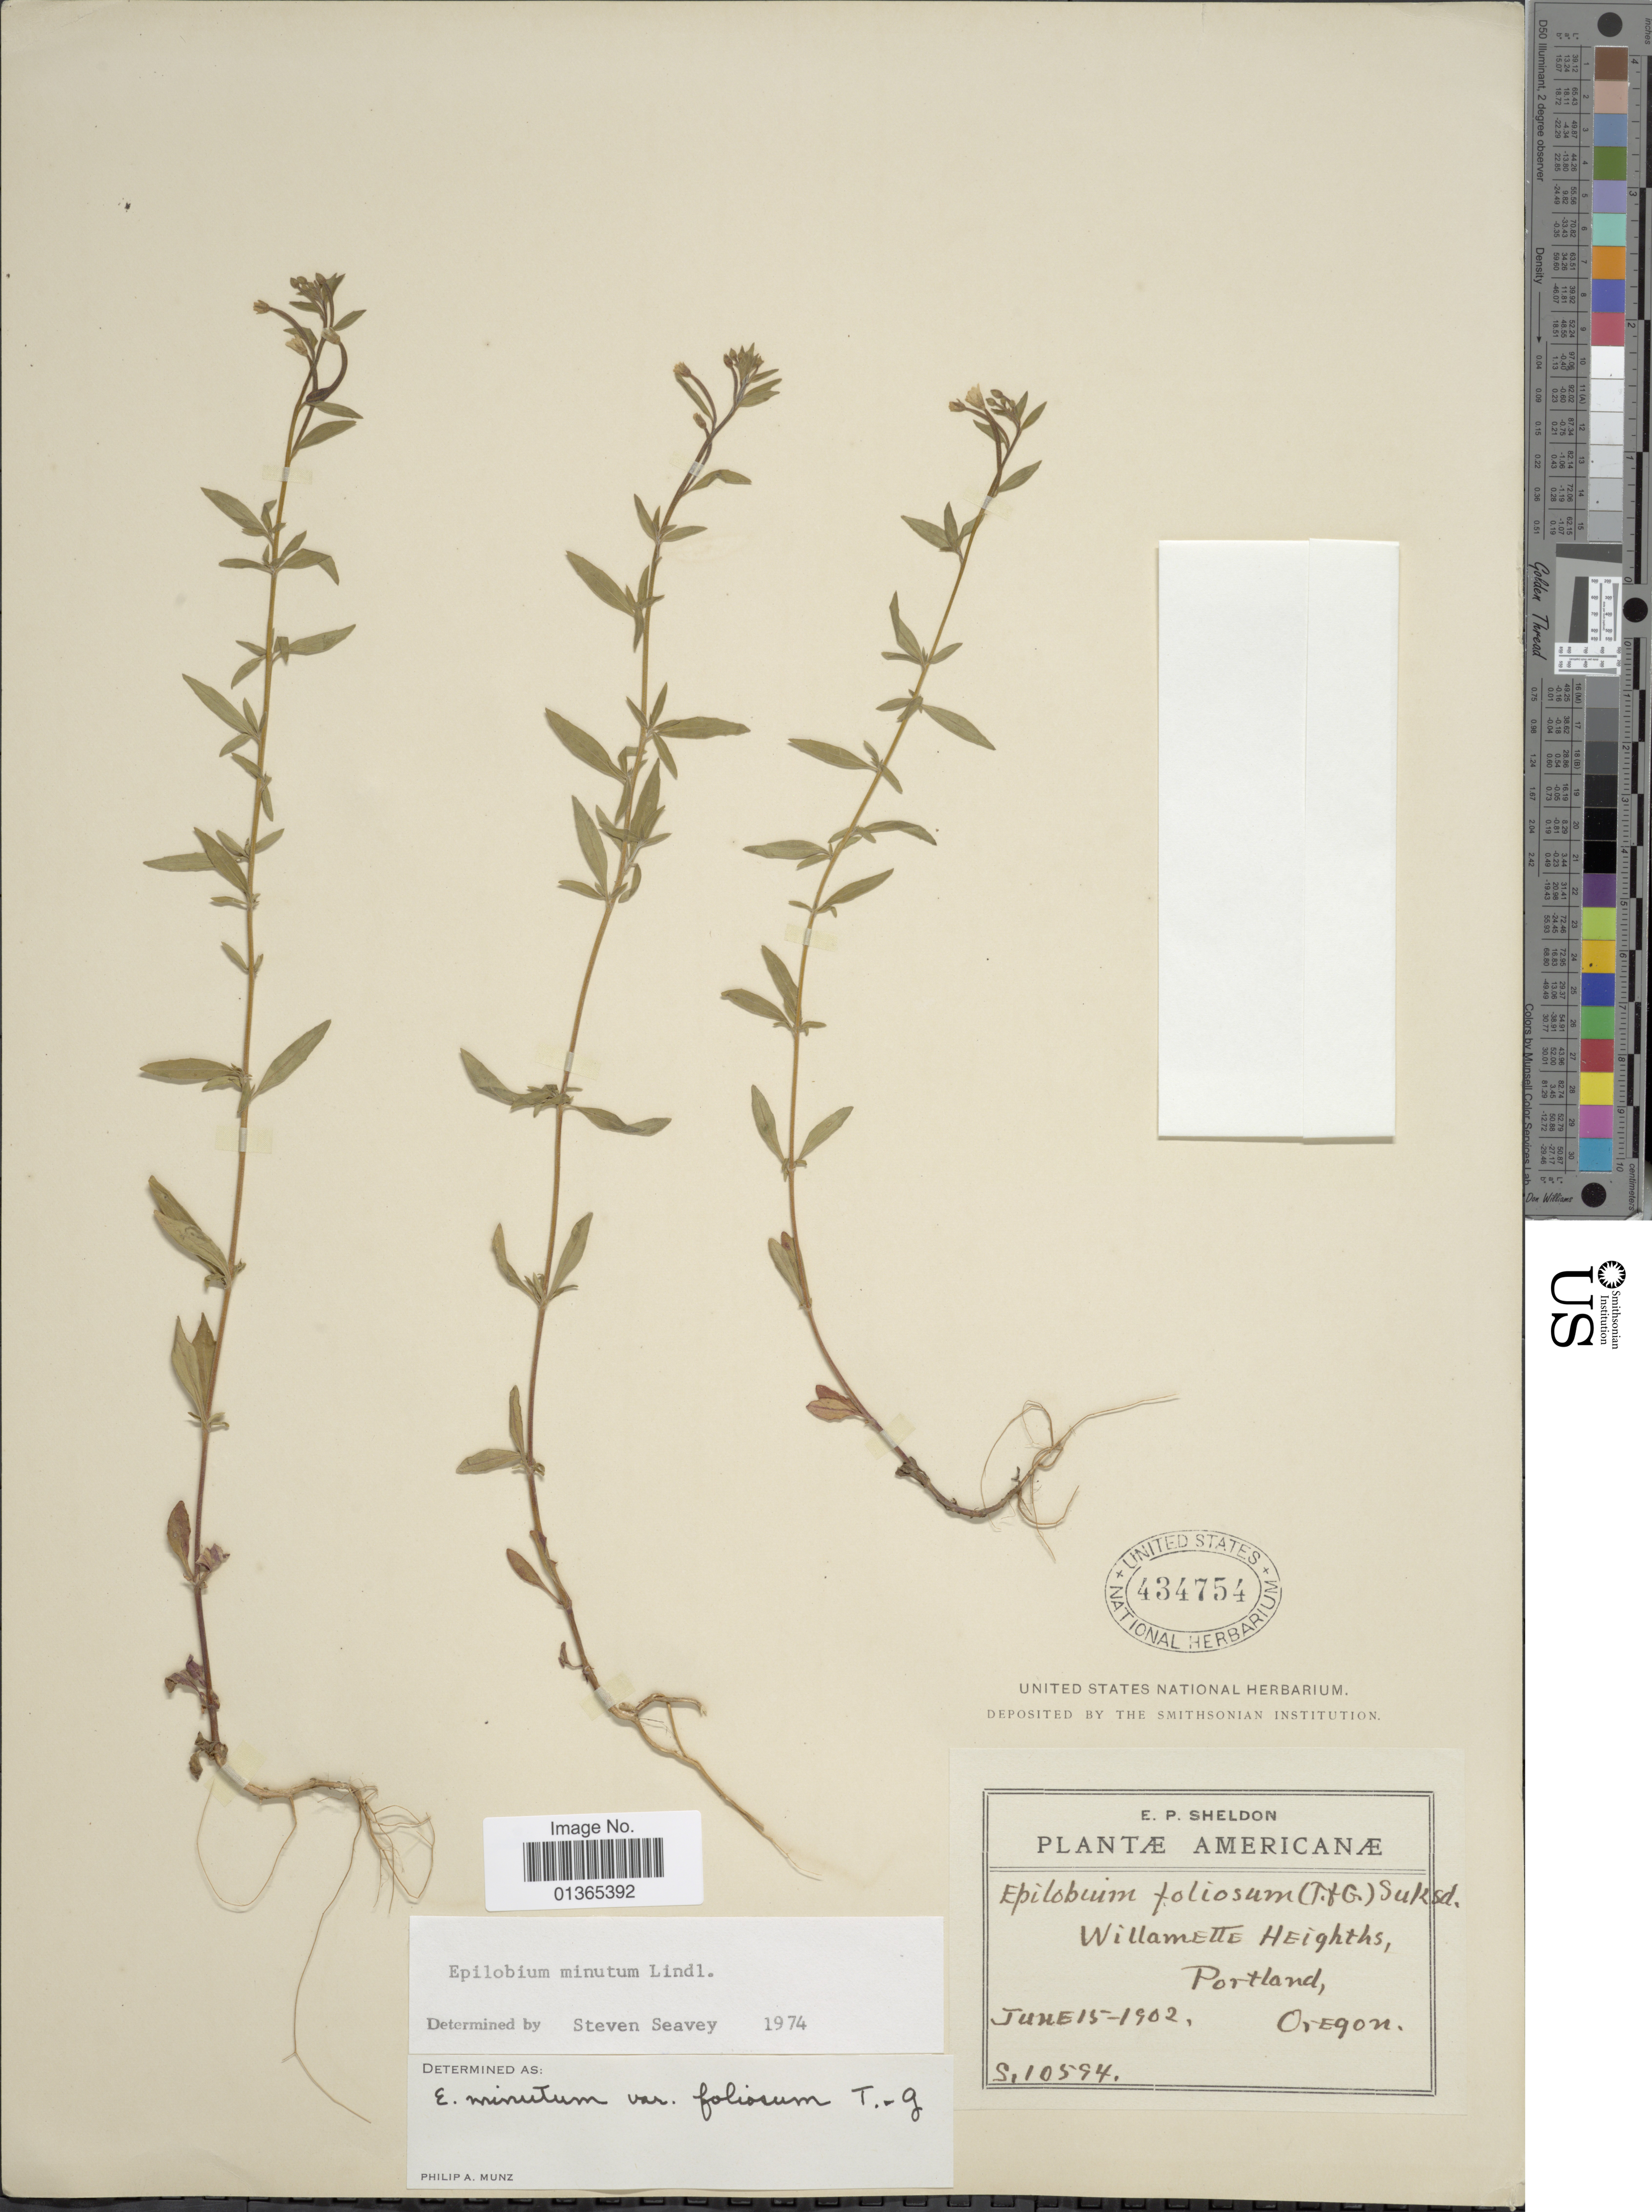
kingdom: Plantae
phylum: Tracheophyta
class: Magnoliopsida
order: Myrtales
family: Onagraceae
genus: Epilobium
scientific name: Epilobium minutum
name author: Lindl. ex Lehm.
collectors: E. P. Sheldon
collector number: S10594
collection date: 1902-06-15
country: United States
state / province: Oregon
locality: Williamette Heights, Portland.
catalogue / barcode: US 434754